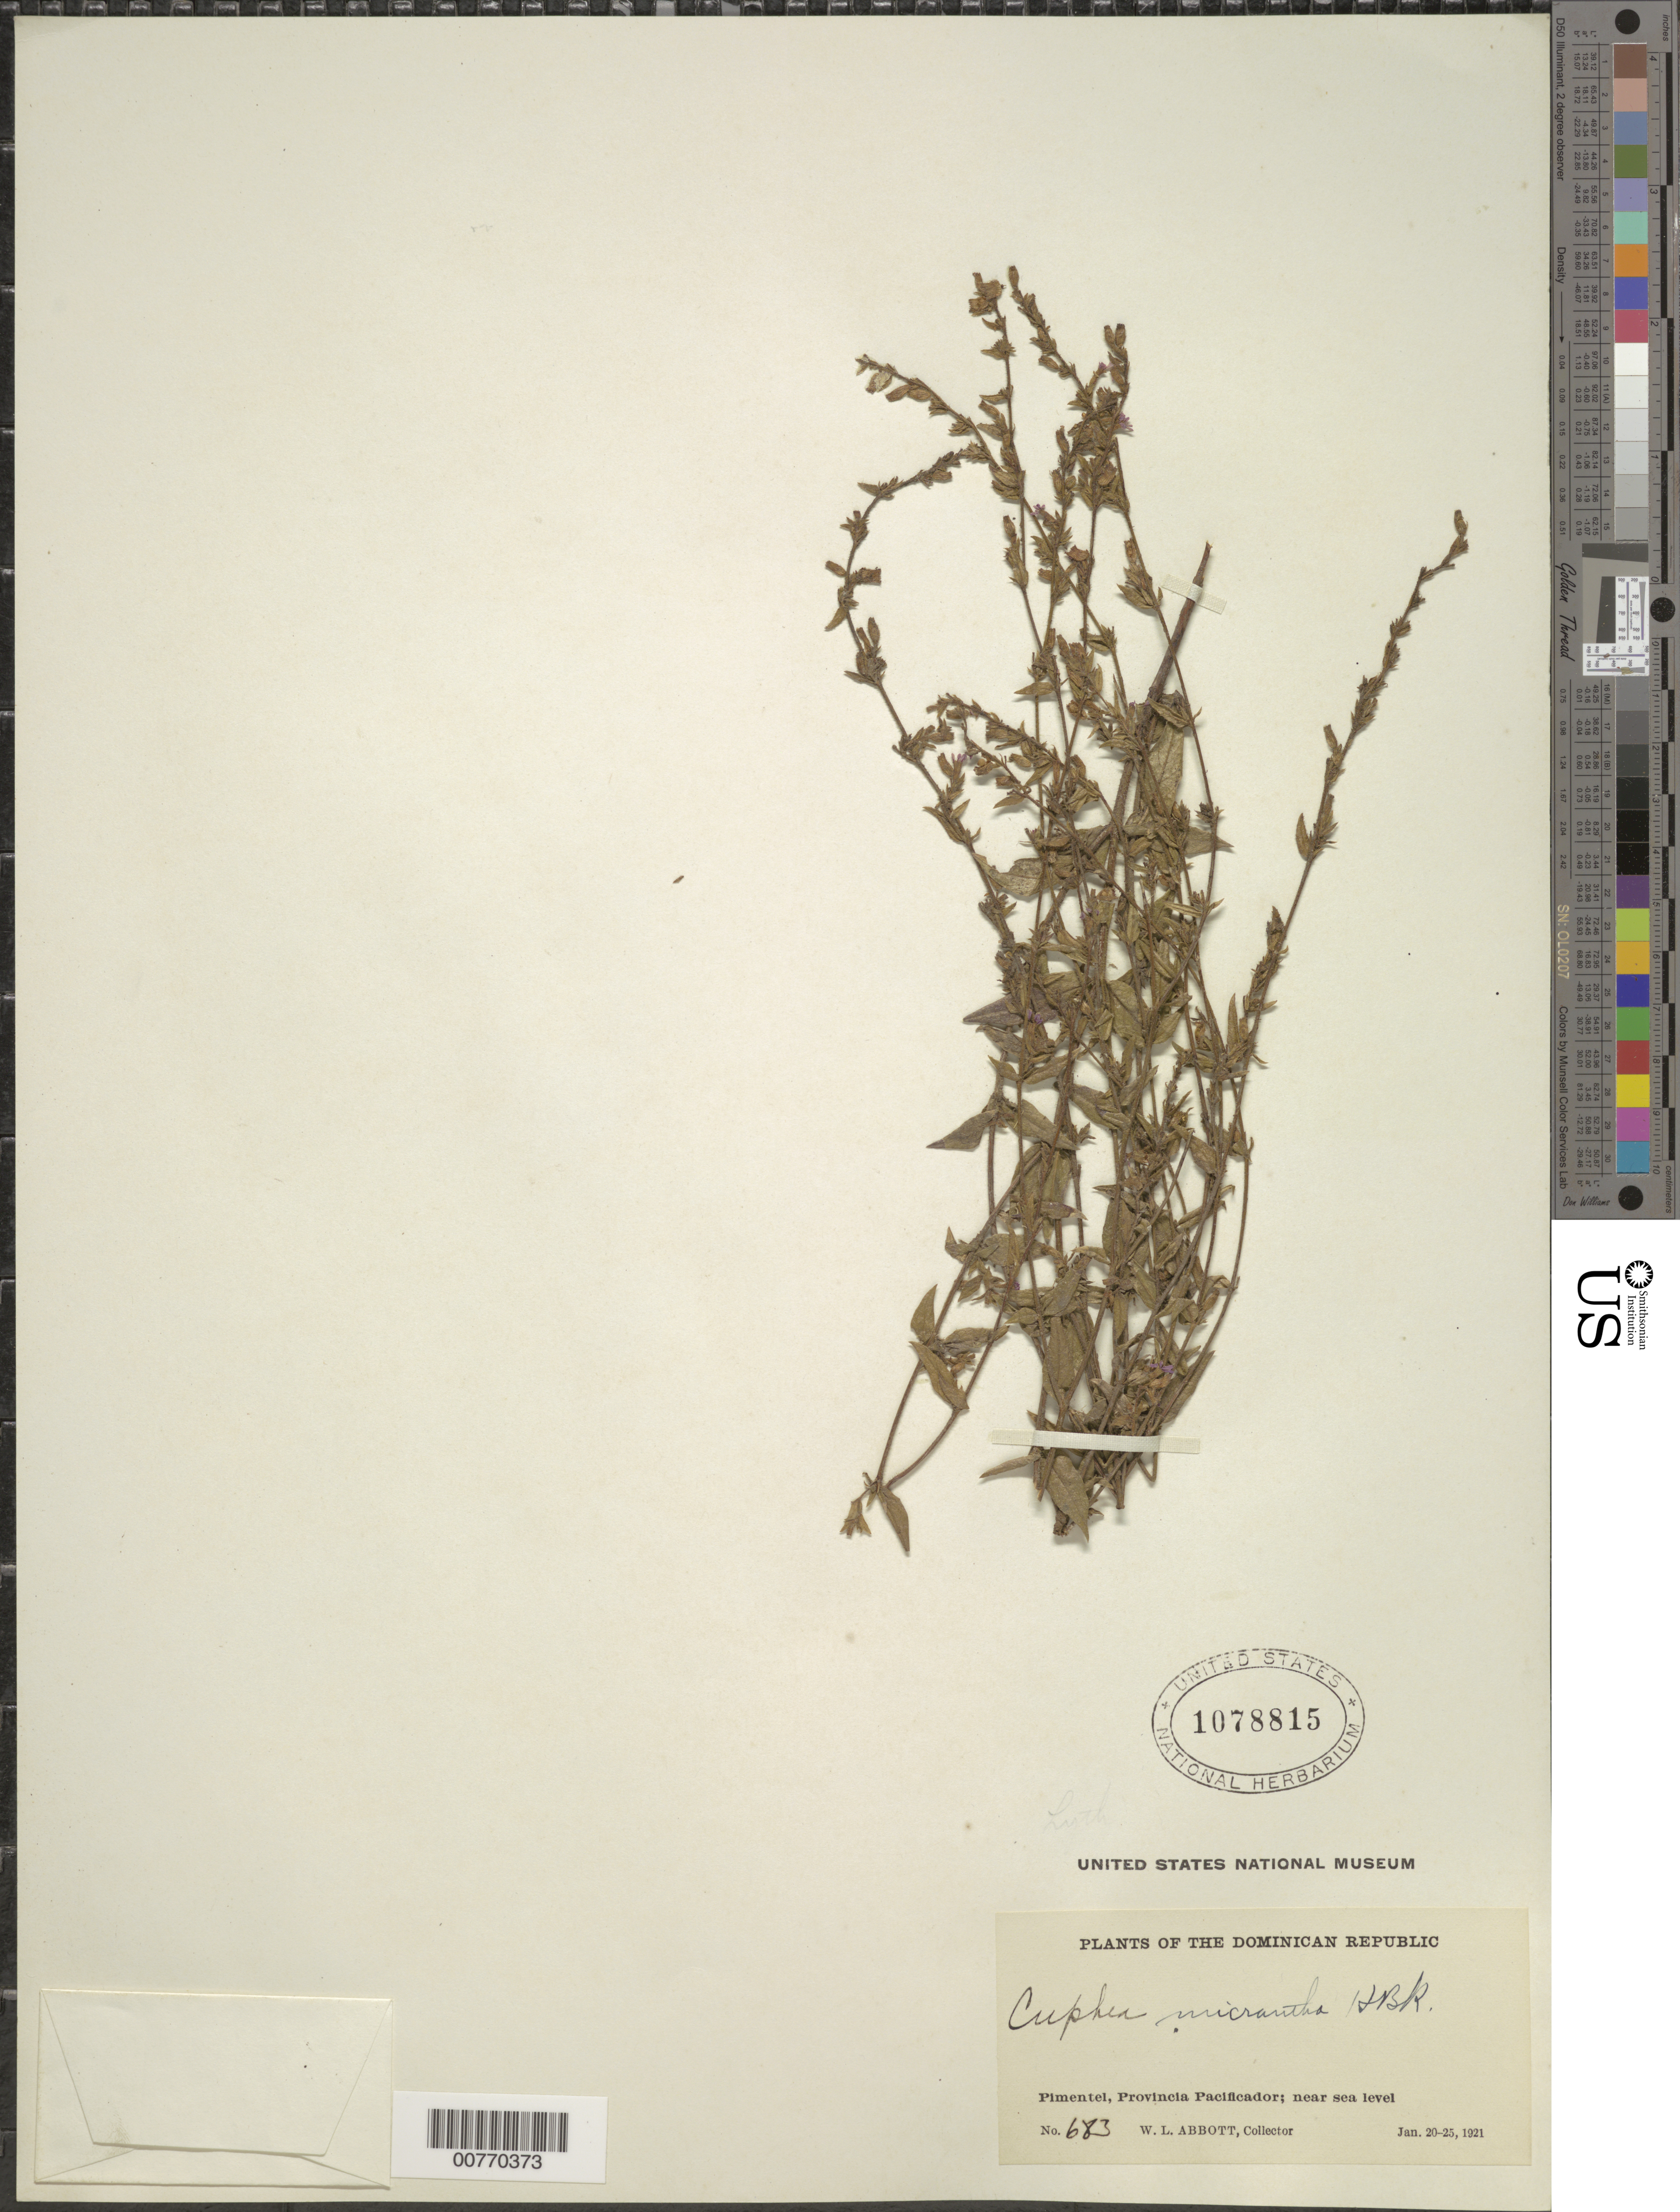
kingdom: Plantae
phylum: Tracheophyta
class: Magnoliopsida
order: Myrtales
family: Lythraceae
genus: Cuphea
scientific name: Cuphea micrantha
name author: Kunth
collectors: W. L. Abbott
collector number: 683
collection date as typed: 20 Jan 1910 to 25 Jan 1921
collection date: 1910-01-20/1921-01-25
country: Dominican Republic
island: Hispaniola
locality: Pimentel, Pacificador Province?, near sea level.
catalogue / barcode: US 1078815